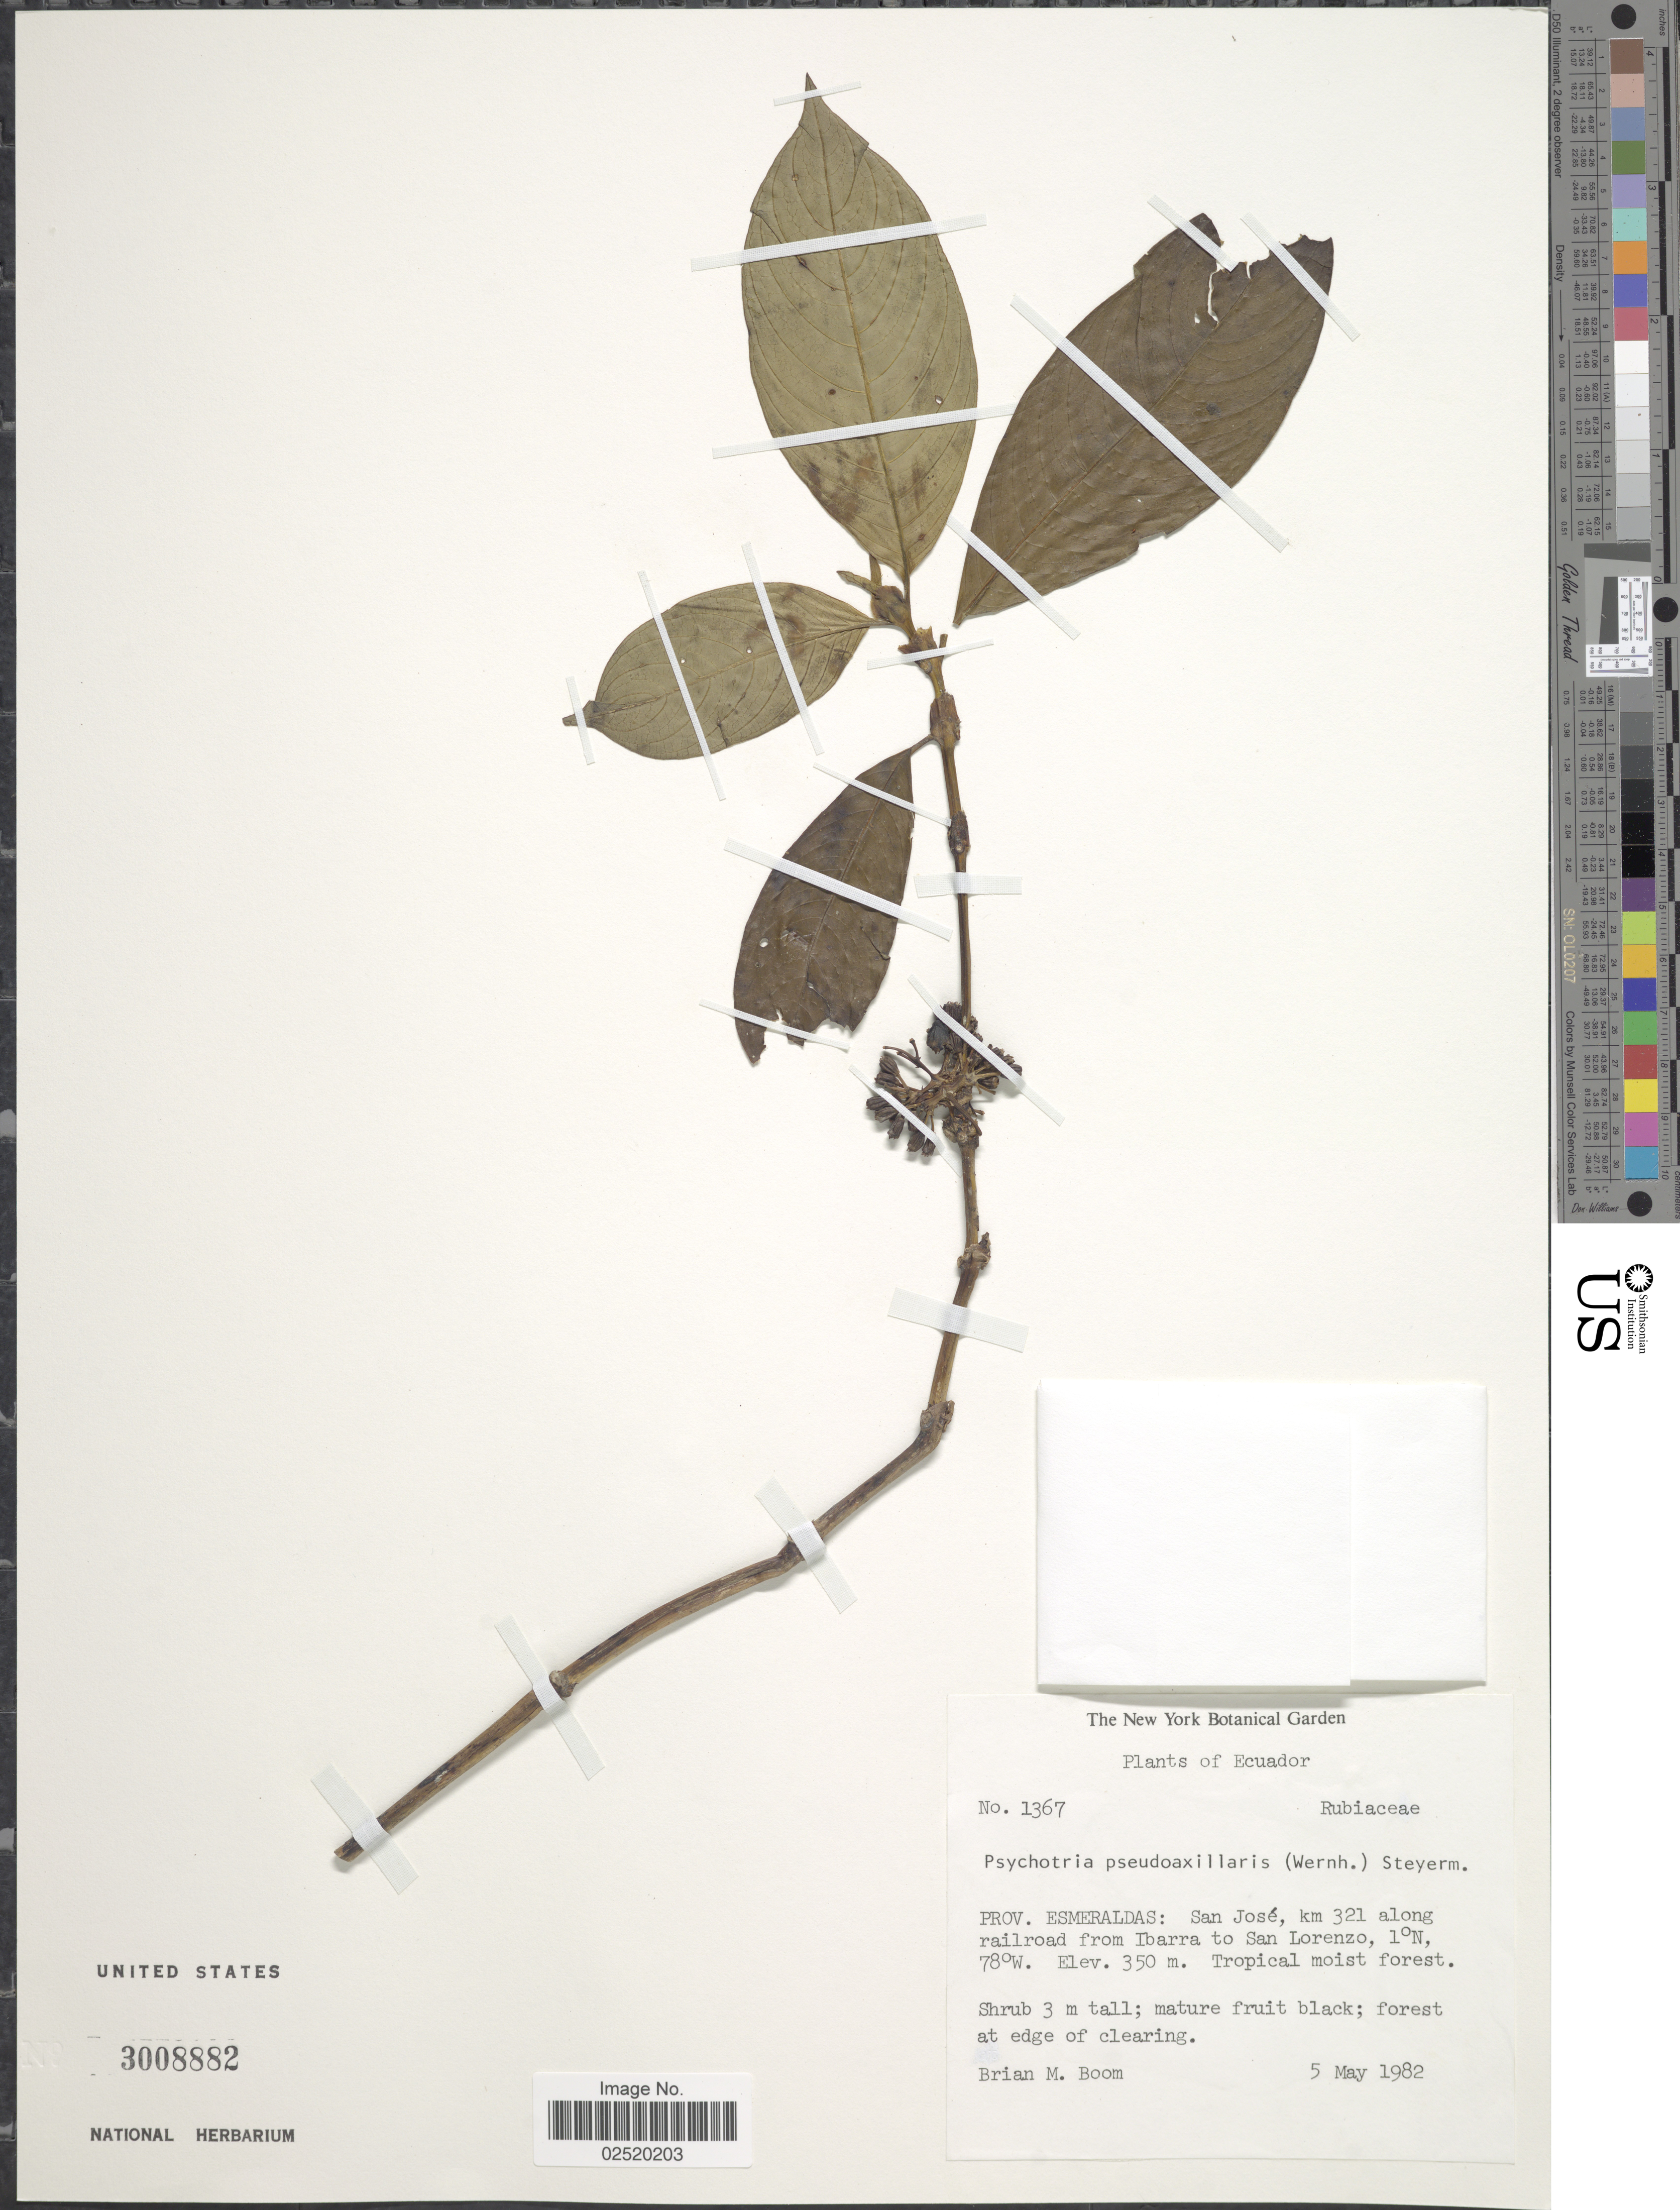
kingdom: Plantae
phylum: Tracheophyta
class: Magnoliopsida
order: Gentianales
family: Rubiaceae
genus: Psychotria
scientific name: Psychotria pseudoaxillaris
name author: (Wernham) ined.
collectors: B. M. Boom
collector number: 1367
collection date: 1982-05-05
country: Ecuador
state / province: Esmeraldas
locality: Prov. Esmeraldas: San Jose, km 321 along railroad from Ibarra to San Lorenzo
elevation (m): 350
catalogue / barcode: US 3008882